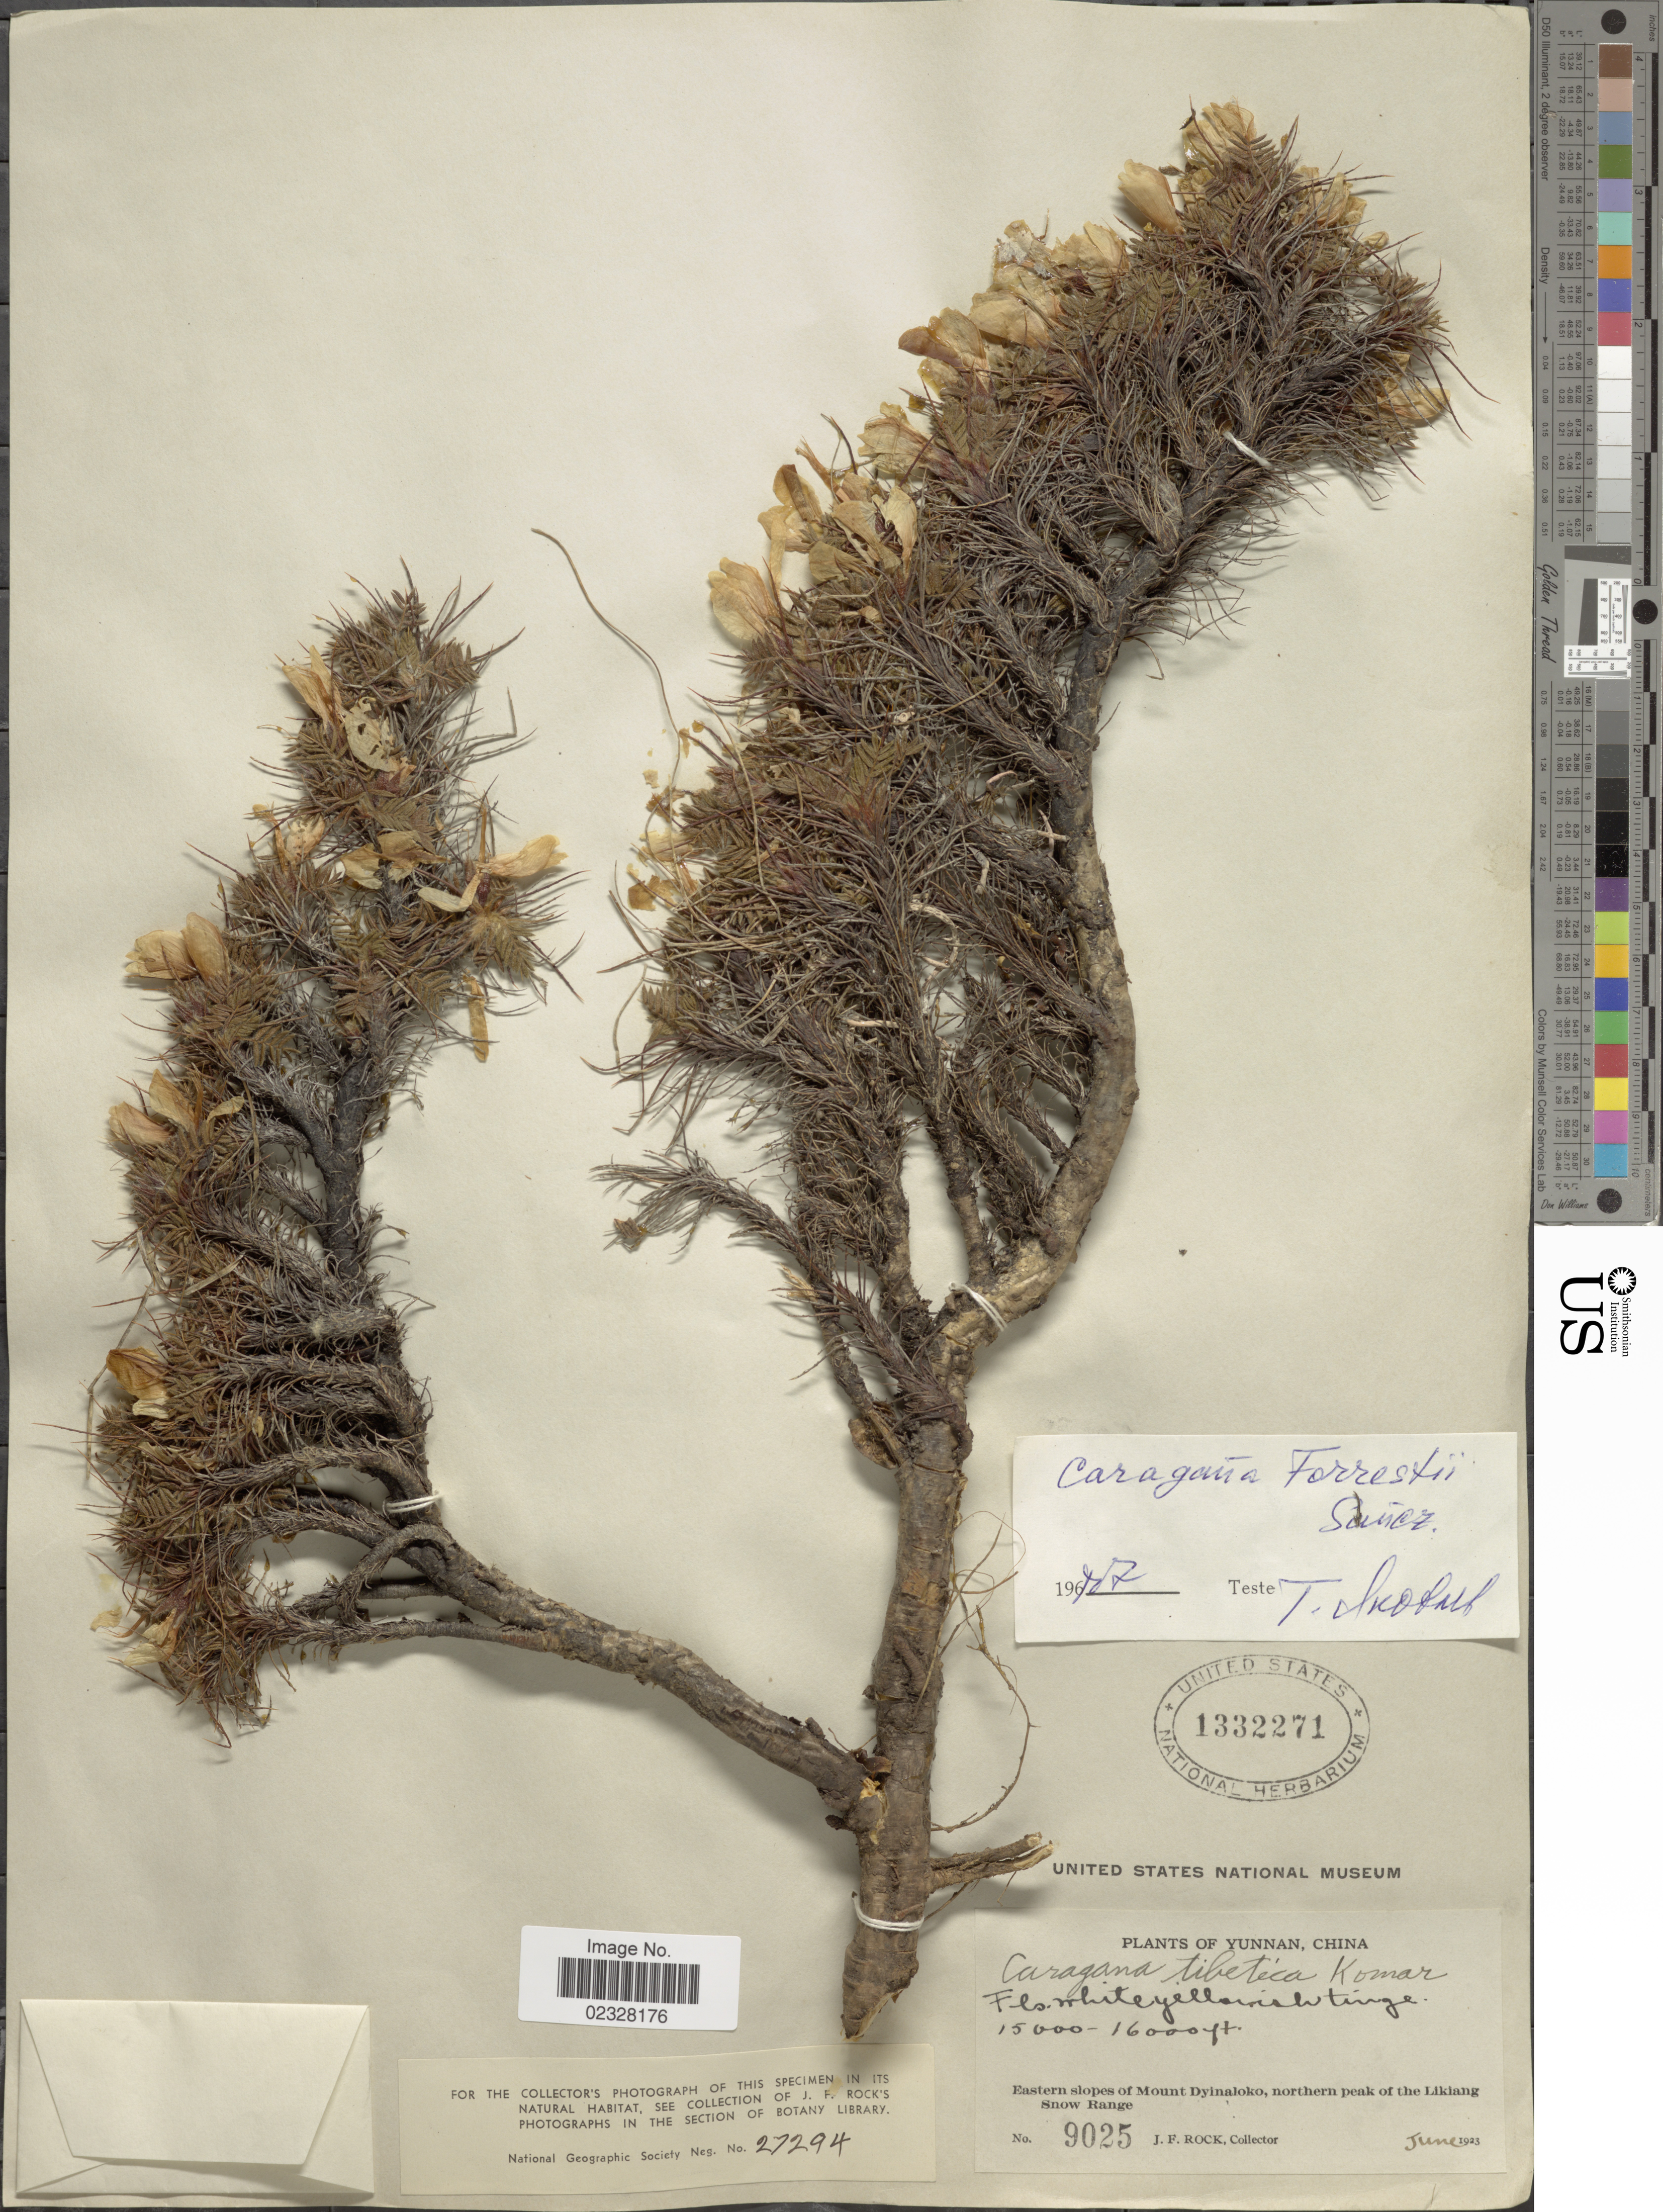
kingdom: Plantae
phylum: Tracheophyta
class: Magnoliopsida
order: Fabales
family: Fabaceae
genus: Caragana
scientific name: Caragana forrestii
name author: Sanchir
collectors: J. Rock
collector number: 9025/27294?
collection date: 1923-06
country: China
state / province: Yunnan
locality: Eastern slopes of Mount Dyinaloko, northern peak of the Likiang Snow Range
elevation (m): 4572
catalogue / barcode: US 1332271